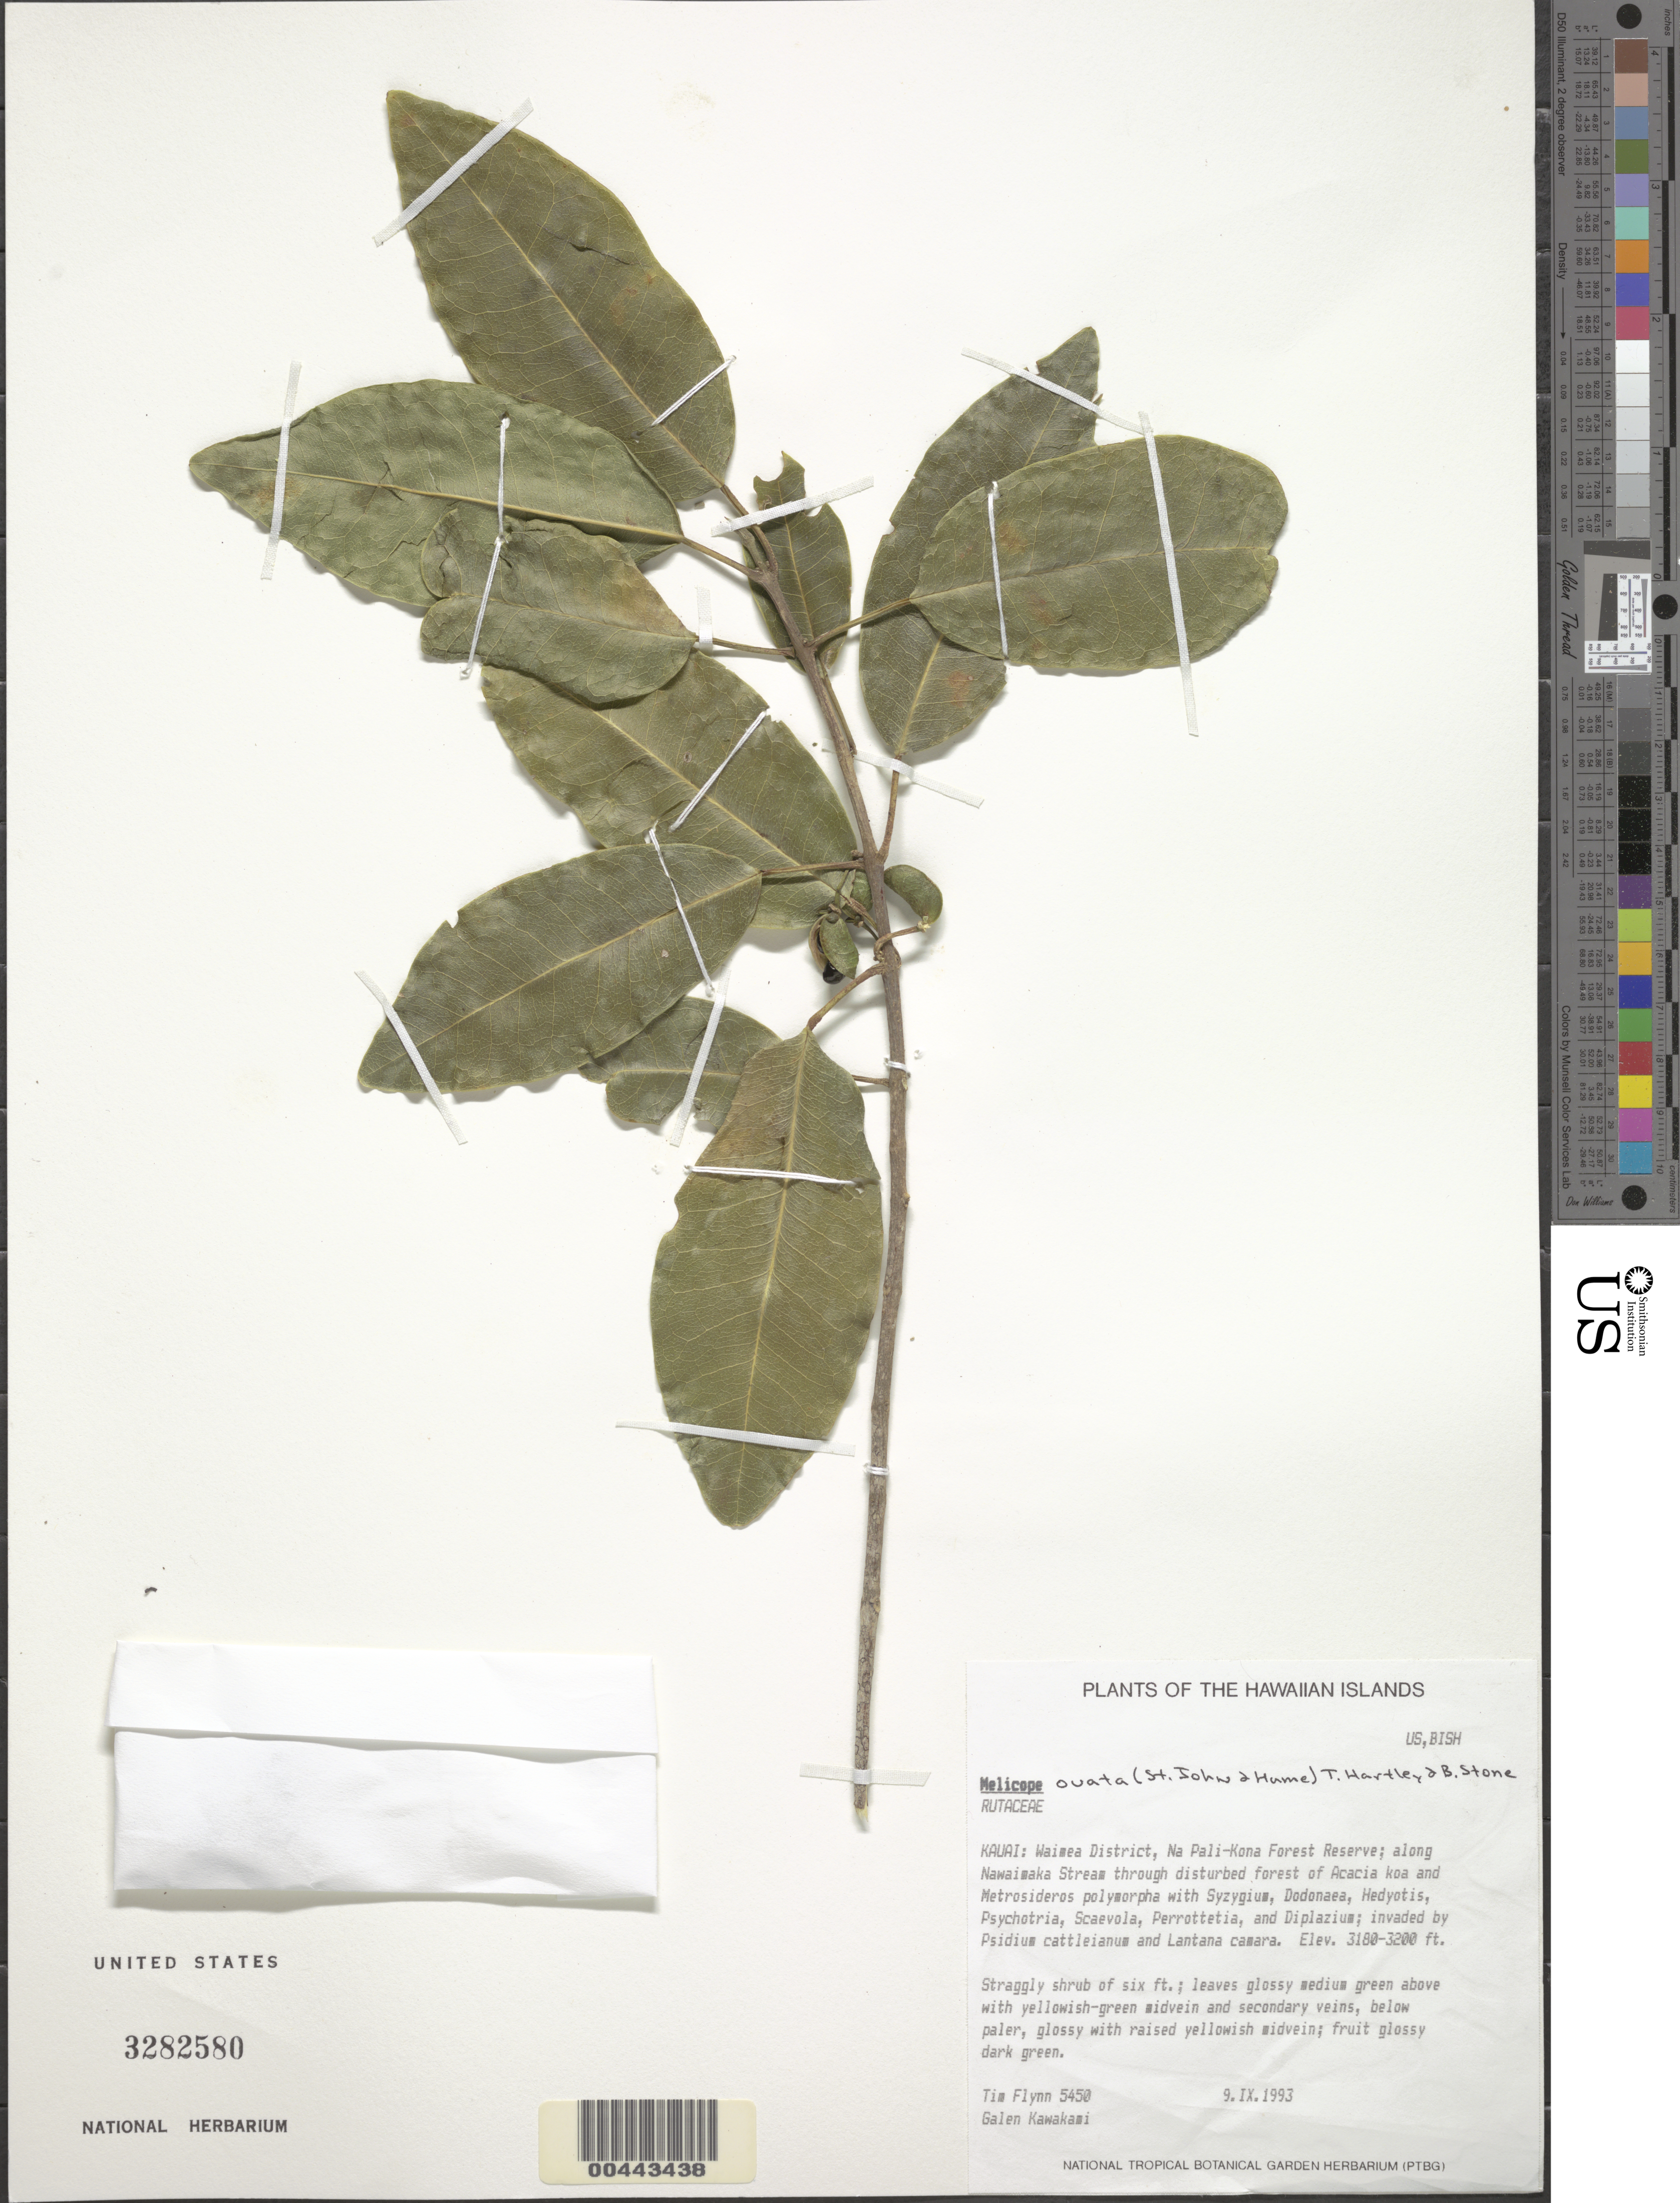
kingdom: Plantae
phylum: Tracheophyta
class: Magnoliopsida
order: Sapindales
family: Rutaceae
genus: Melicope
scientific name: Melicope ovata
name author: (H. St. John & E.P. Hume) T.G. Hartley & B.C. Stone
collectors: T. W. Flynn & G. Kawakami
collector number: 5450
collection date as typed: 9 Sep 1993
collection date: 1993-09-09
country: United States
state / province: Hawaii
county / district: Kauai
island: Kaua'i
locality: Waimea District, Na Pali-Kona Forest Reserve, along Nawaimaka Stream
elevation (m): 969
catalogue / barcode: US 3282580